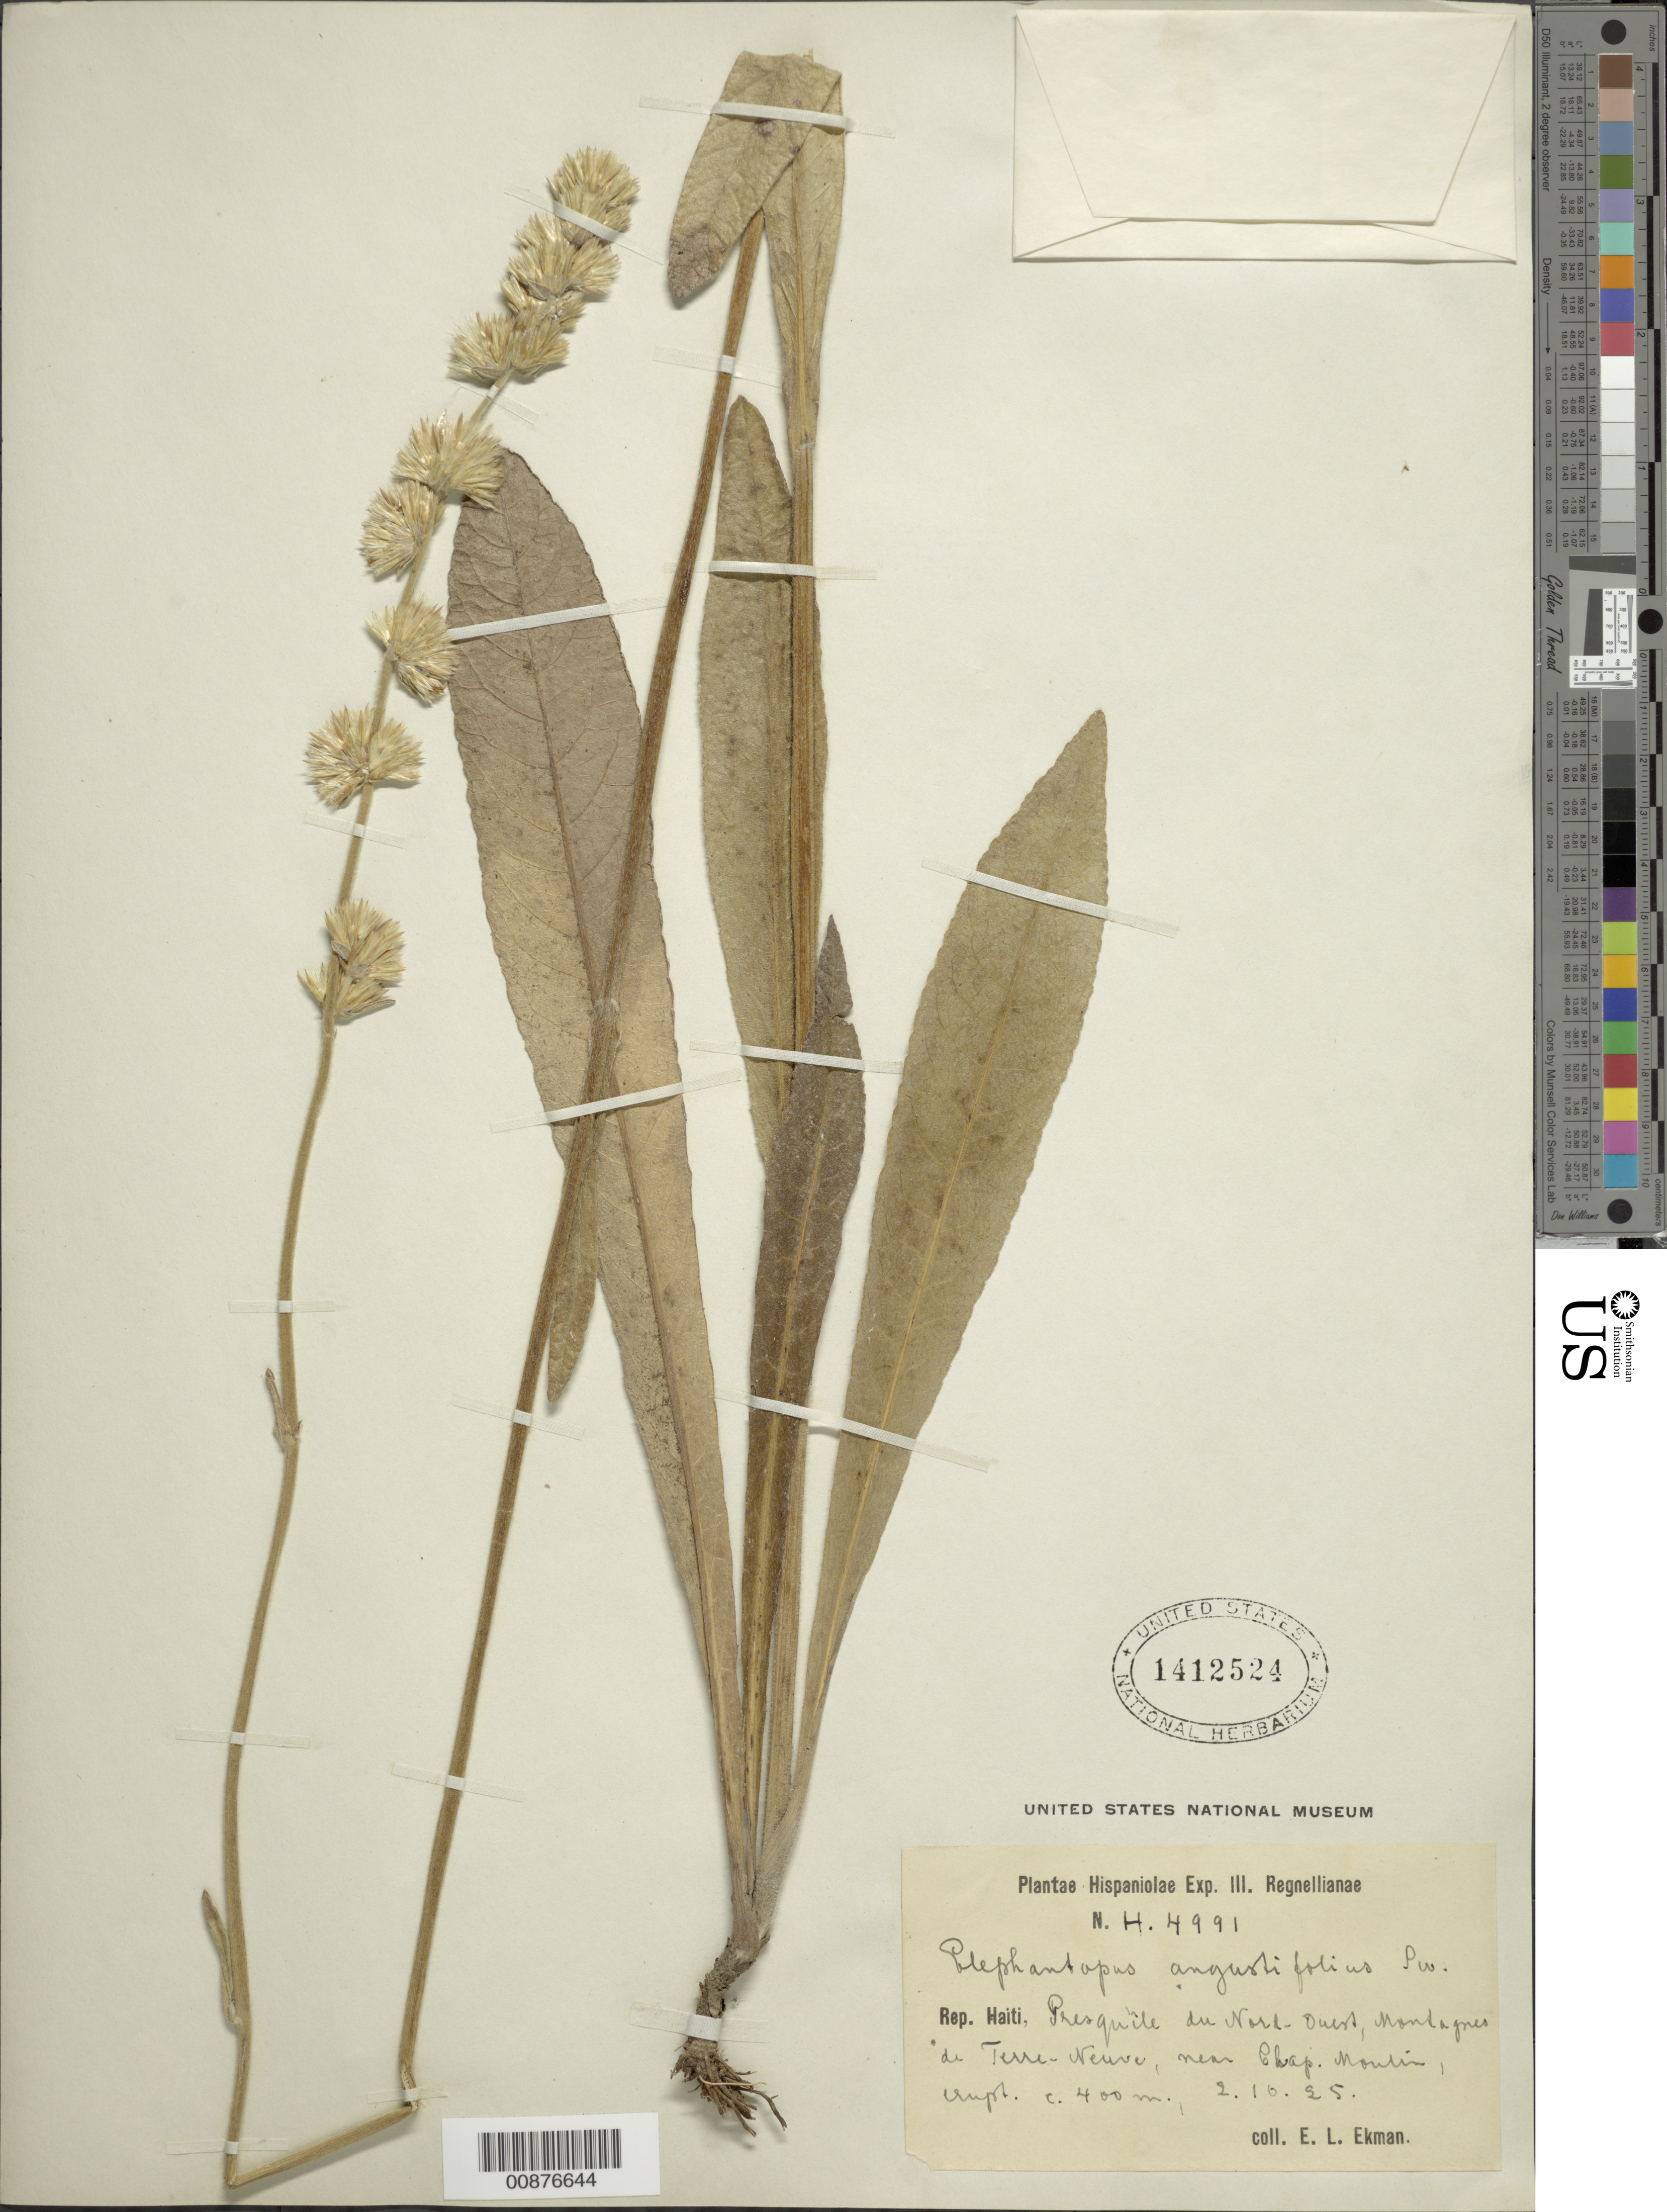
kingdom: Plantae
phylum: Tracheophyta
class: Magnoliopsida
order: Asterales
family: Asteraceae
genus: Orthopappus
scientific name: Orthopappus angustifolius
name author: (Sw.) Gleason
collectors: E. L. Ekman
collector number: H 4991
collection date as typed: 02 Oct 1925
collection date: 1925-10-02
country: Haiti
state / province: Nord-Ouest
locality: Montagnes de Terre-Neuve, near Chap. Mt.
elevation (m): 400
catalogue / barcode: US 1412524